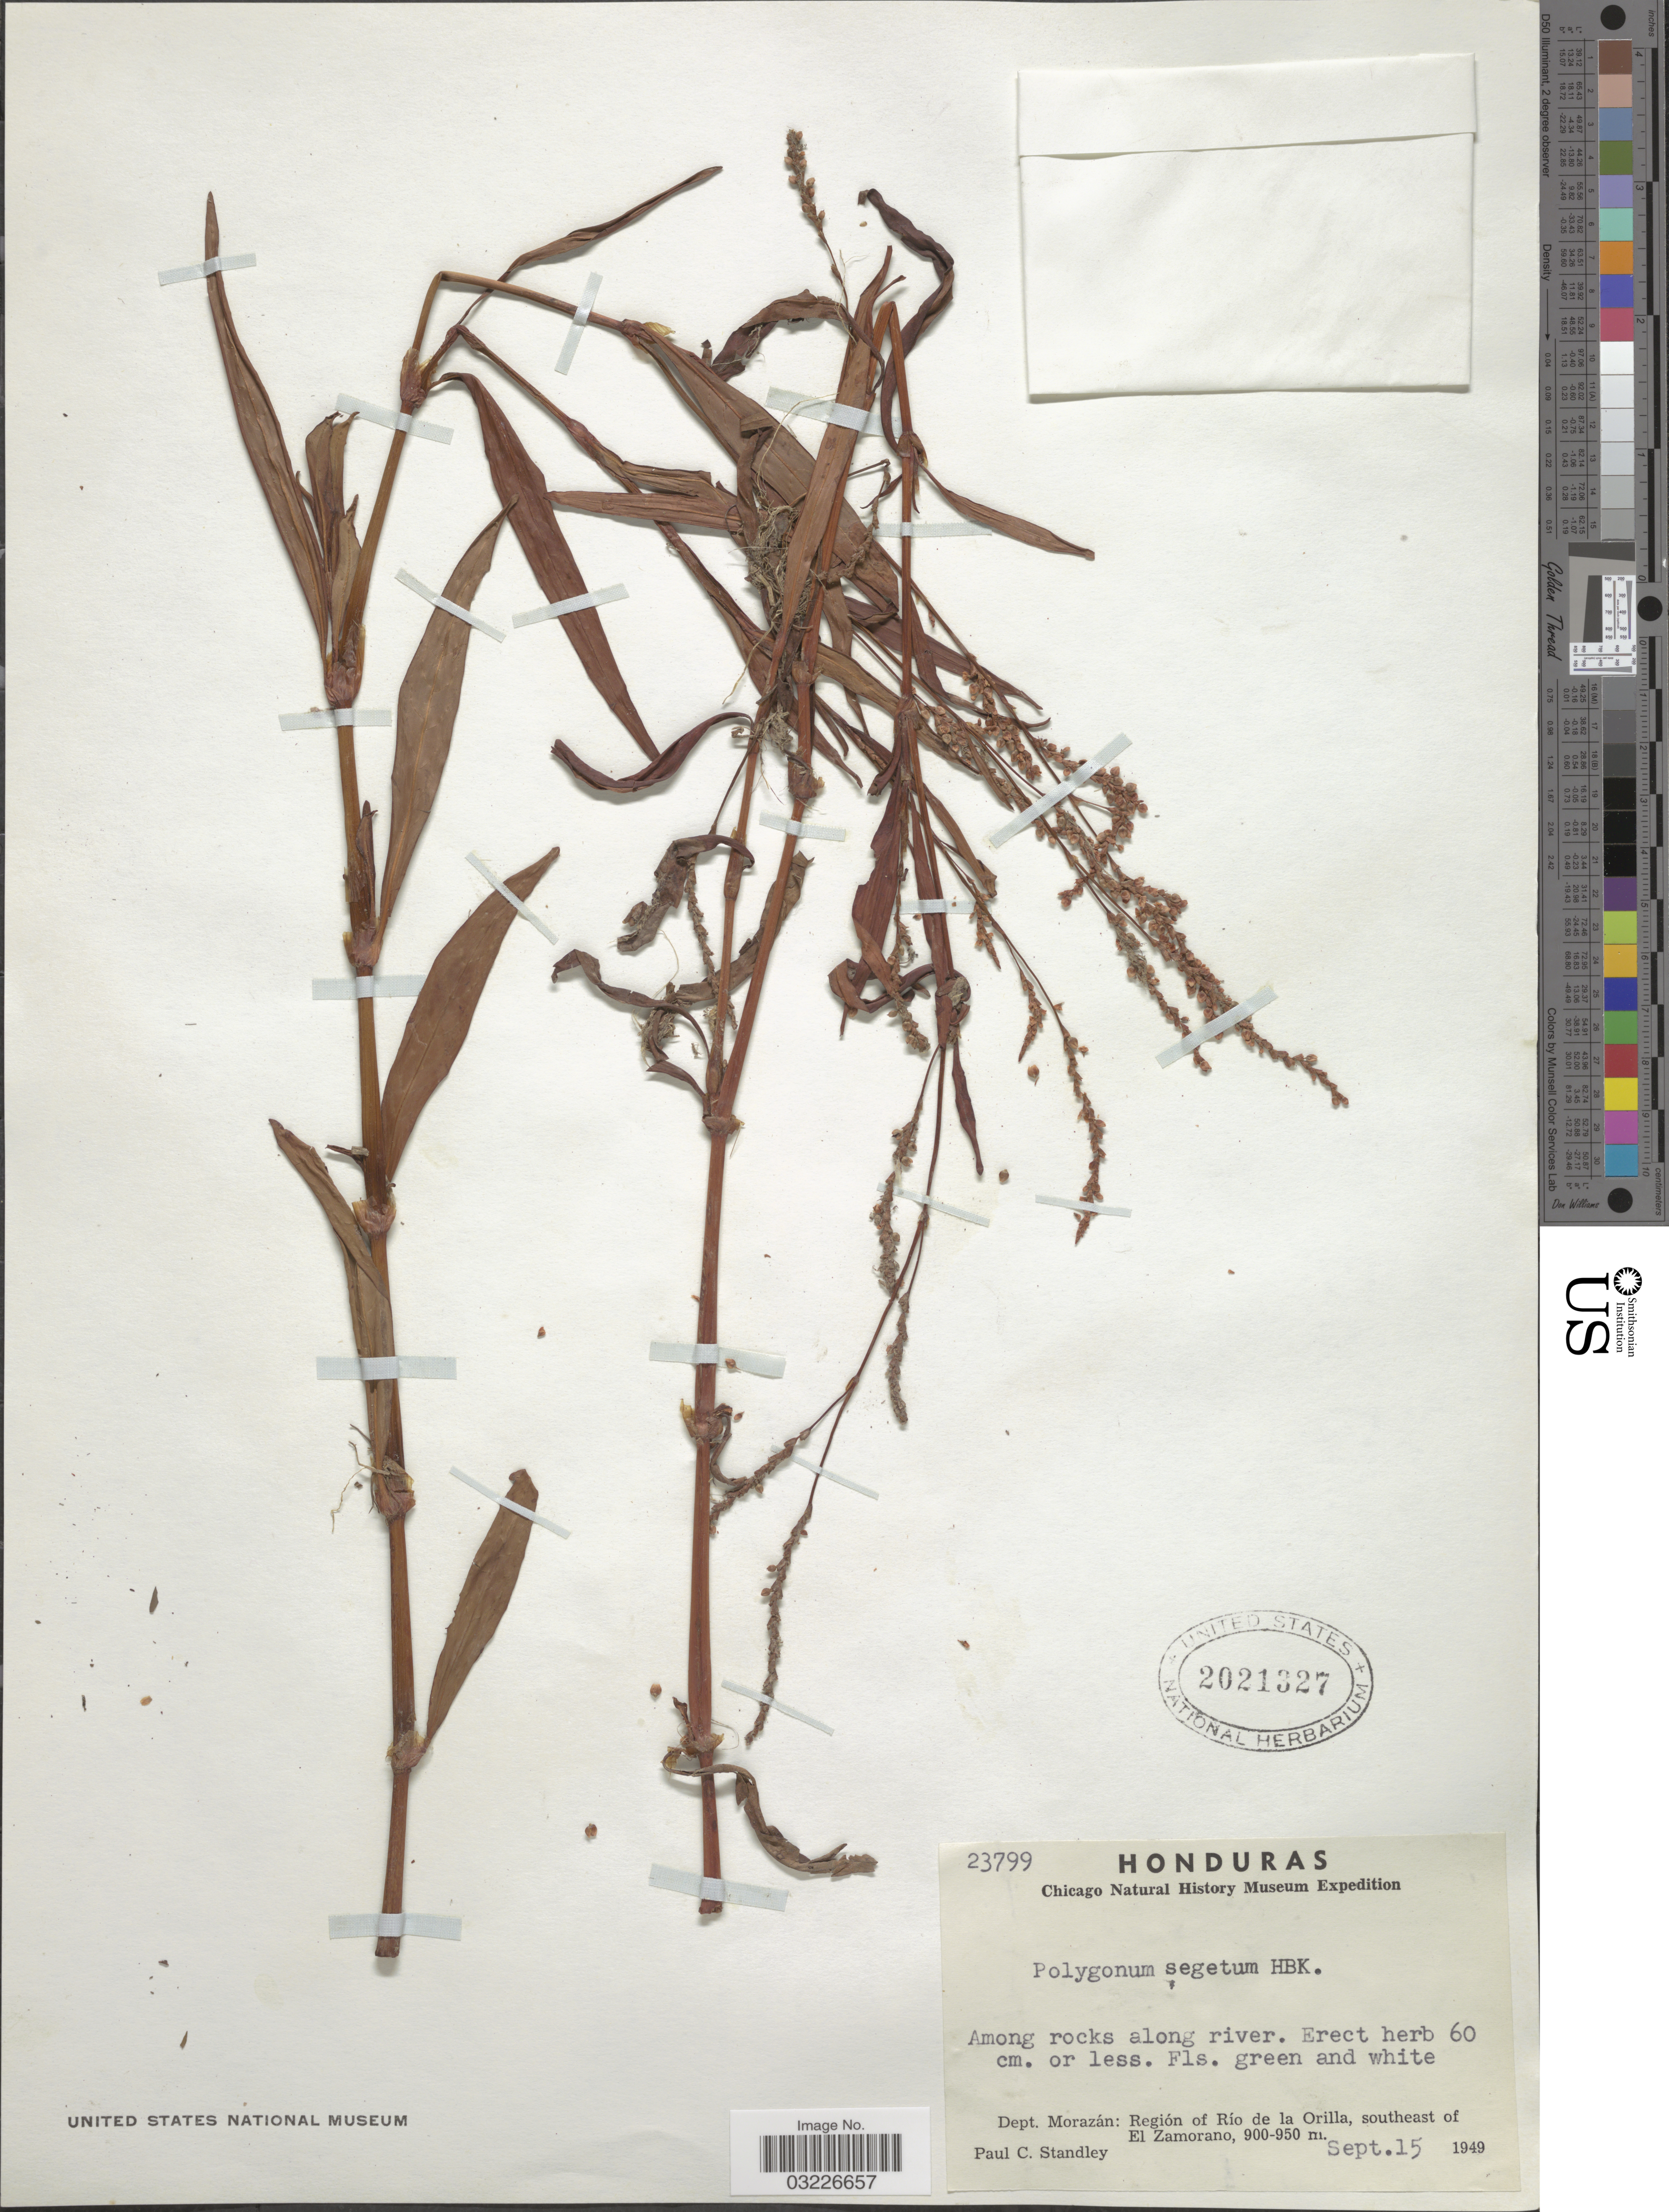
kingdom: Plantae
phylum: Tracheophyta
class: Magnoliopsida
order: Caryophyllales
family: Polygonaceae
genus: Polygonum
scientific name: Polygonum segetum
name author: Kunth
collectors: P. C. Standley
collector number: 23799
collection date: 1949-09-15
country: Honduras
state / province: Fco. Morazán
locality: Dept. Morazán: Región of Río de la Orilla, southeast of El Zamorano.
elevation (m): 900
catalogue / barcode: US 2021327